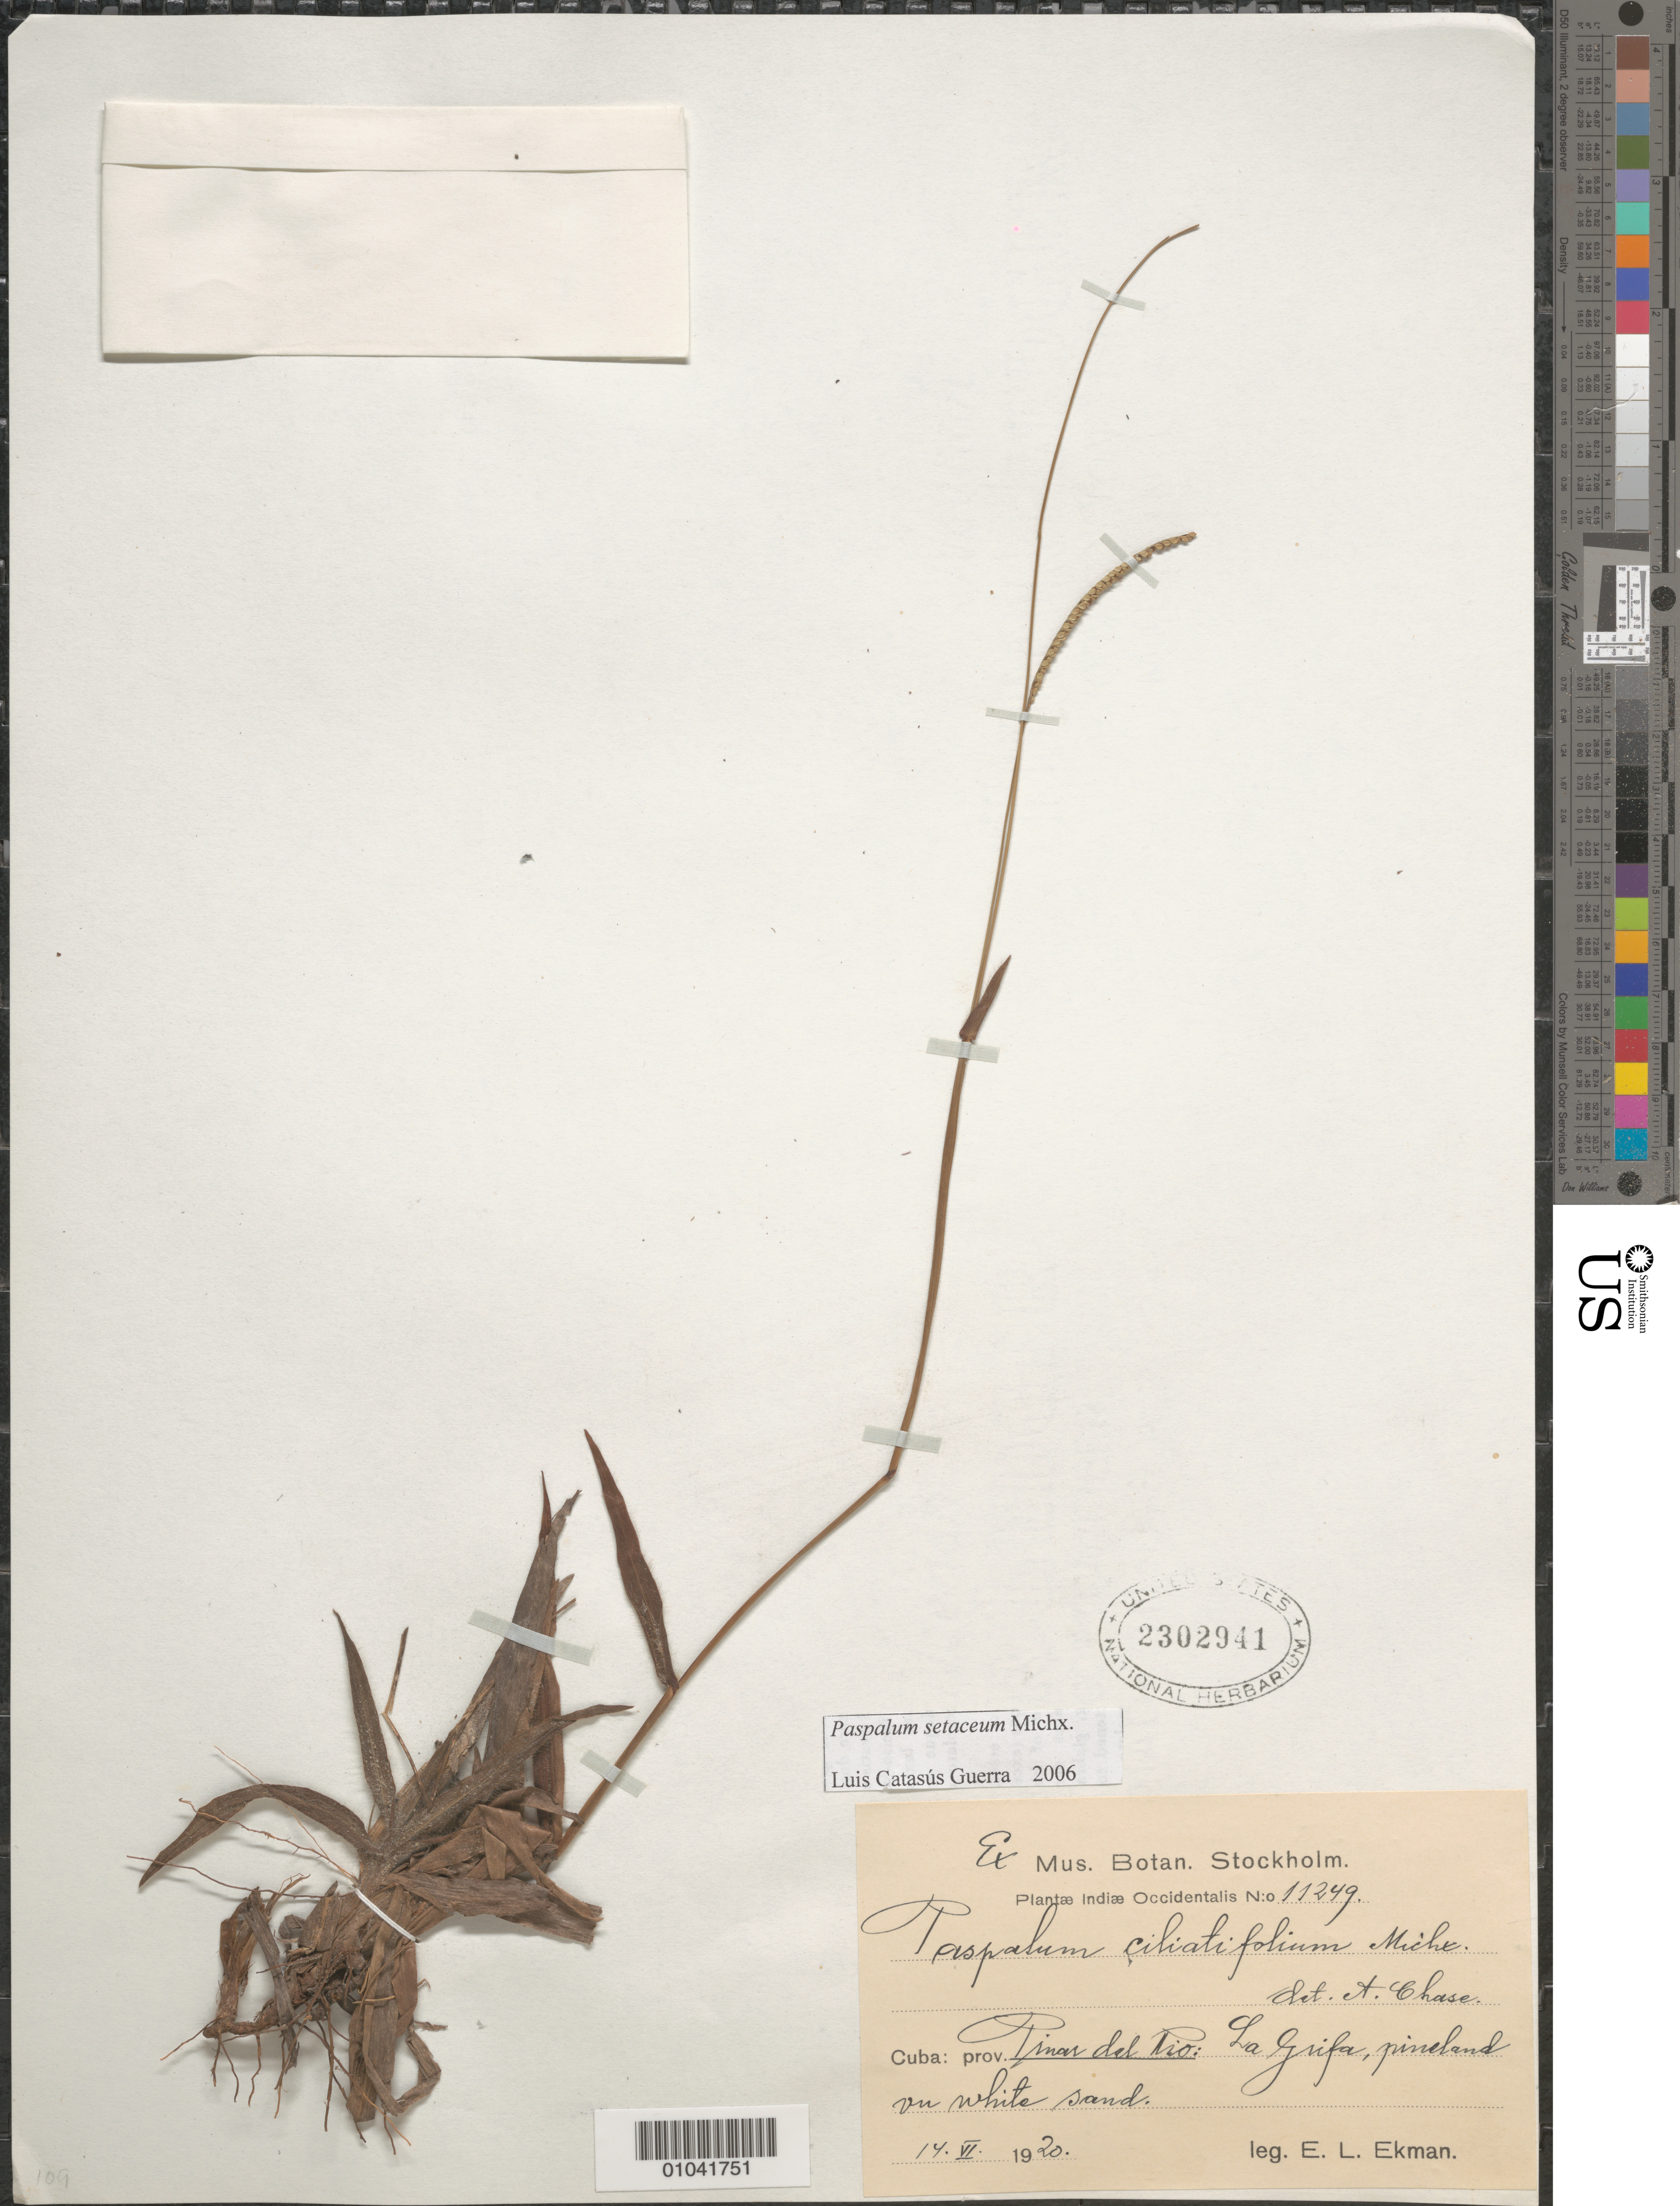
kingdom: Plantae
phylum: Tracheophyta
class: Liliopsida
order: Poales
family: Poaceae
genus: Paspalum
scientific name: Paspalum setaceum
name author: Michx.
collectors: E. L. Ekman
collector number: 11249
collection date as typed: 14 Jun 1920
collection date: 1920-06-14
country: Cuba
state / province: Pinar del Rio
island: Cuba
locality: Pinar del Rio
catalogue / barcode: US 2302941